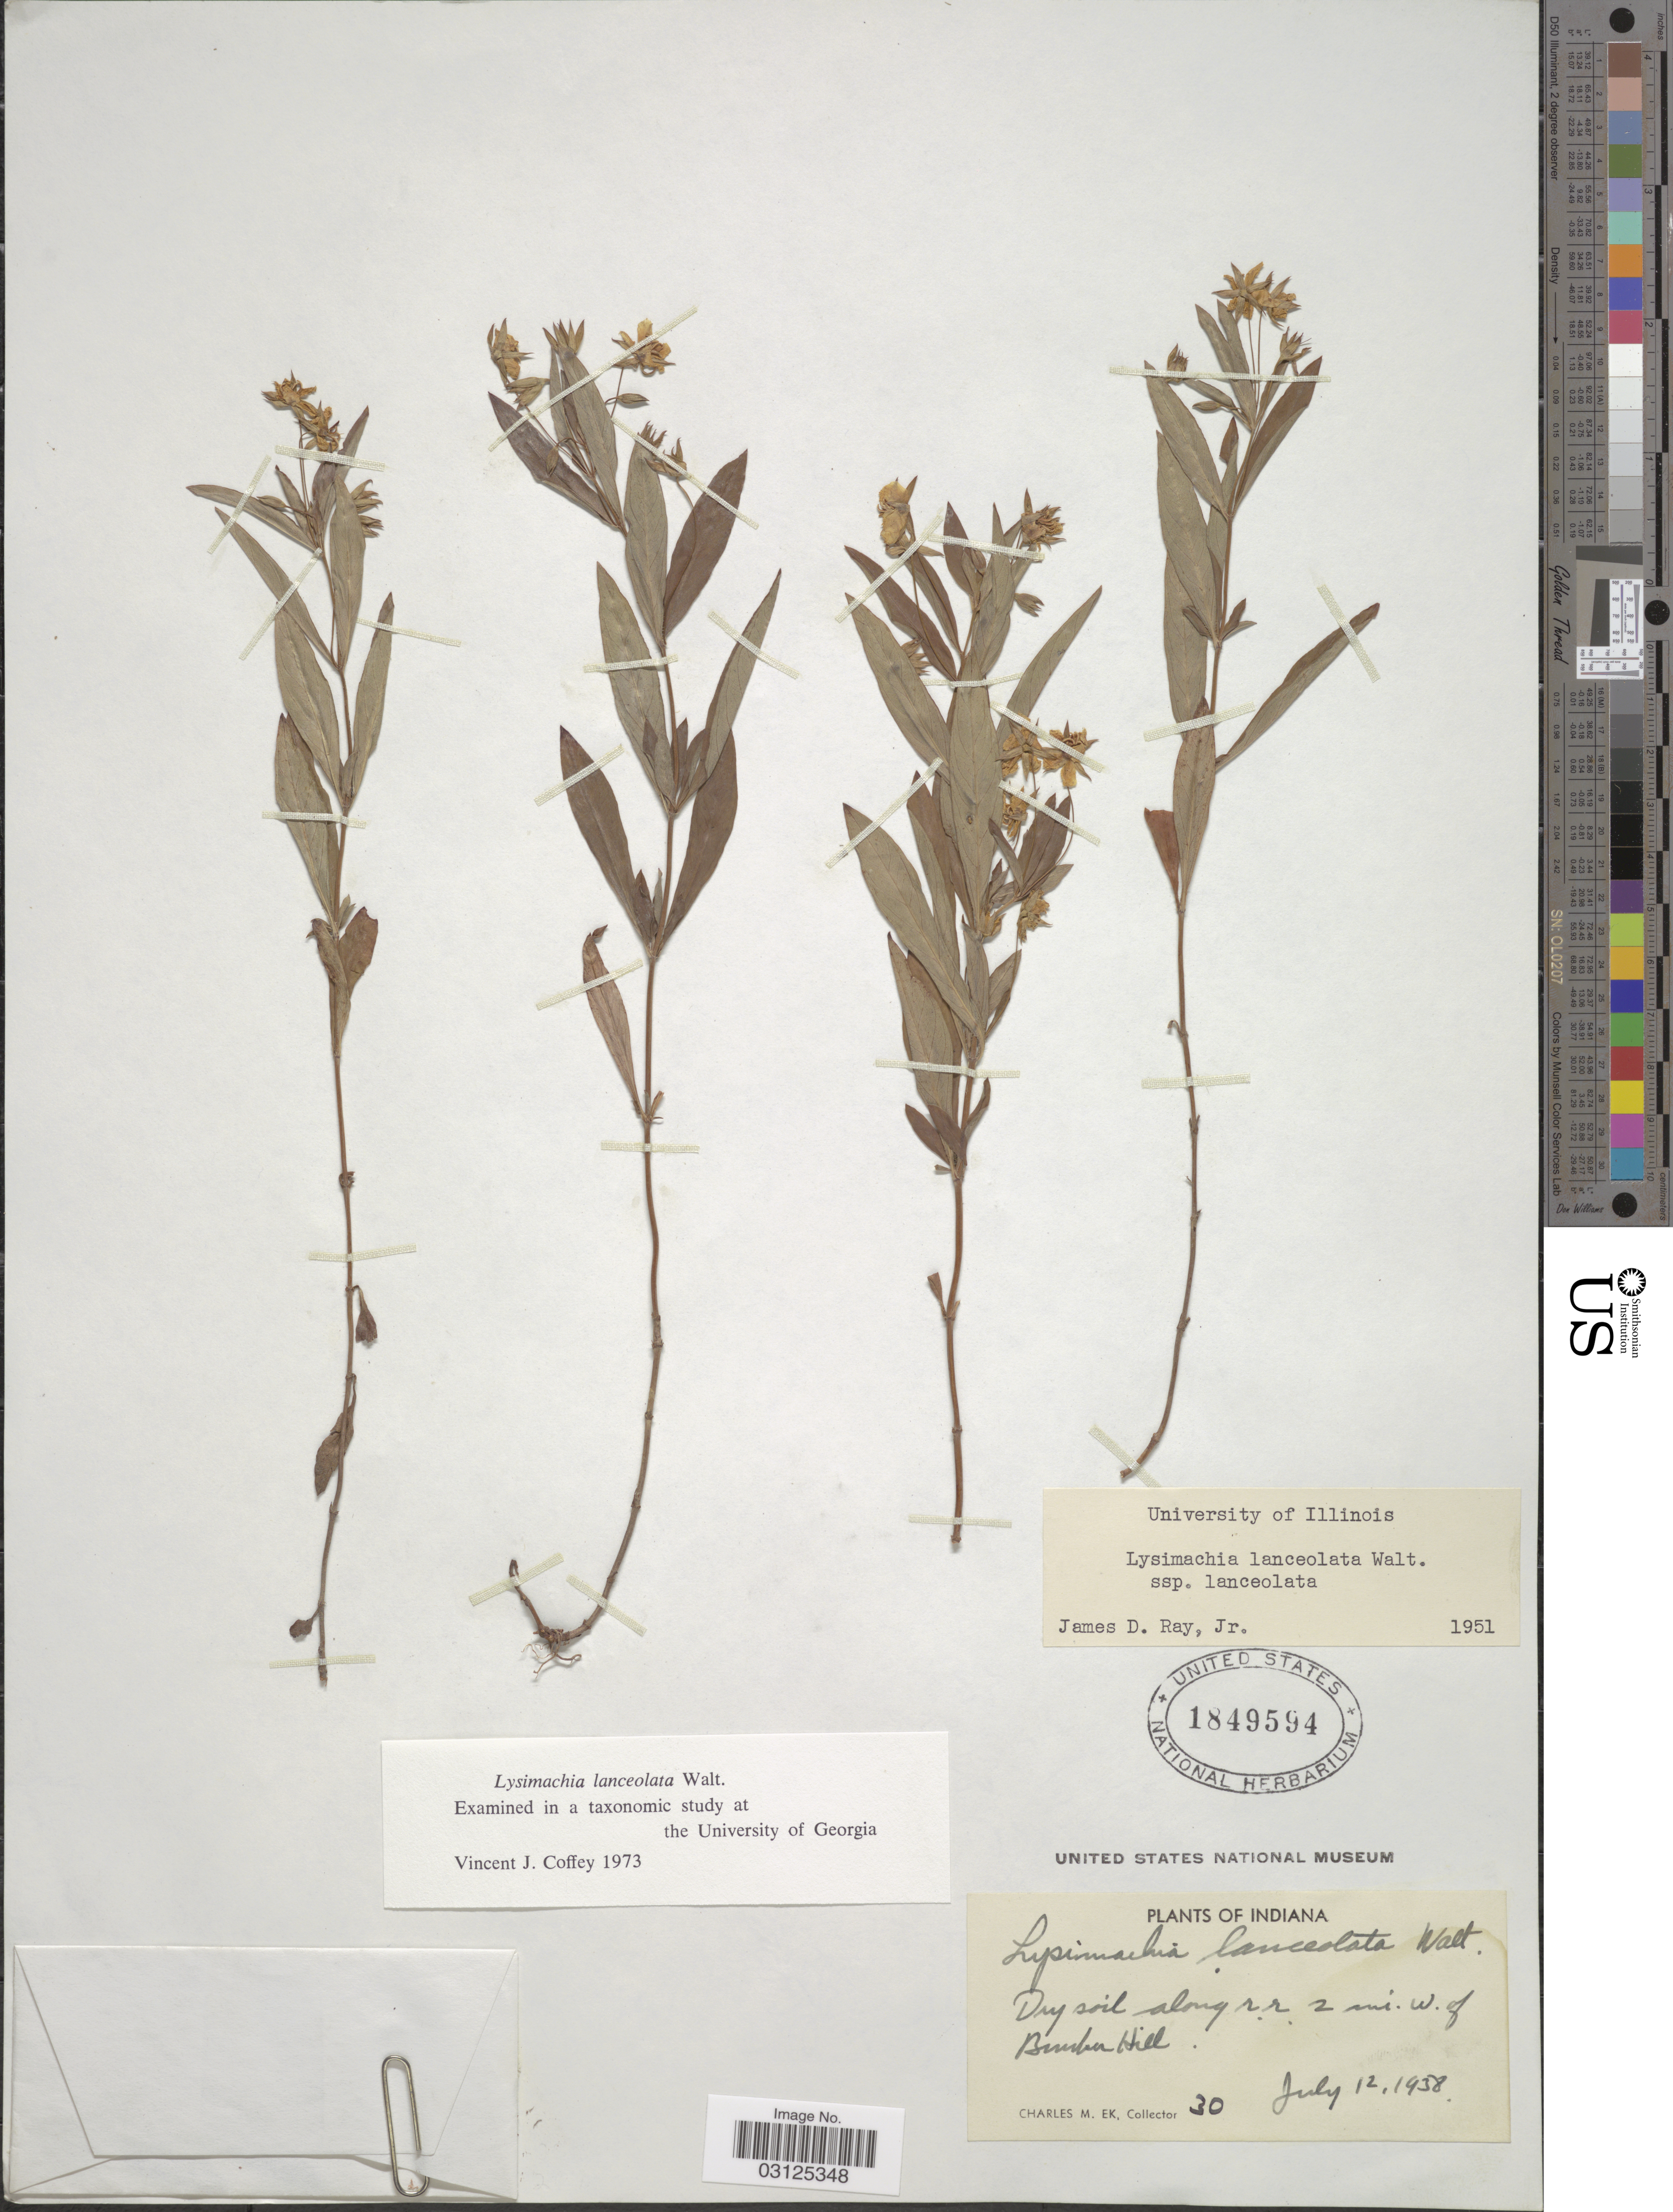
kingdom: Plantae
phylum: Tracheophyta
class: Magnoliopsida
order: Ericales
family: Primulaceae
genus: Lysimachia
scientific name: Lysimachia lanceolata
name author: Walter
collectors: C. Ek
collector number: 30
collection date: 1938-07-12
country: United States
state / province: Indiana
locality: Dry soil along r.r. 2 mi. W of Bumker Hill.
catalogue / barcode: US 1849594